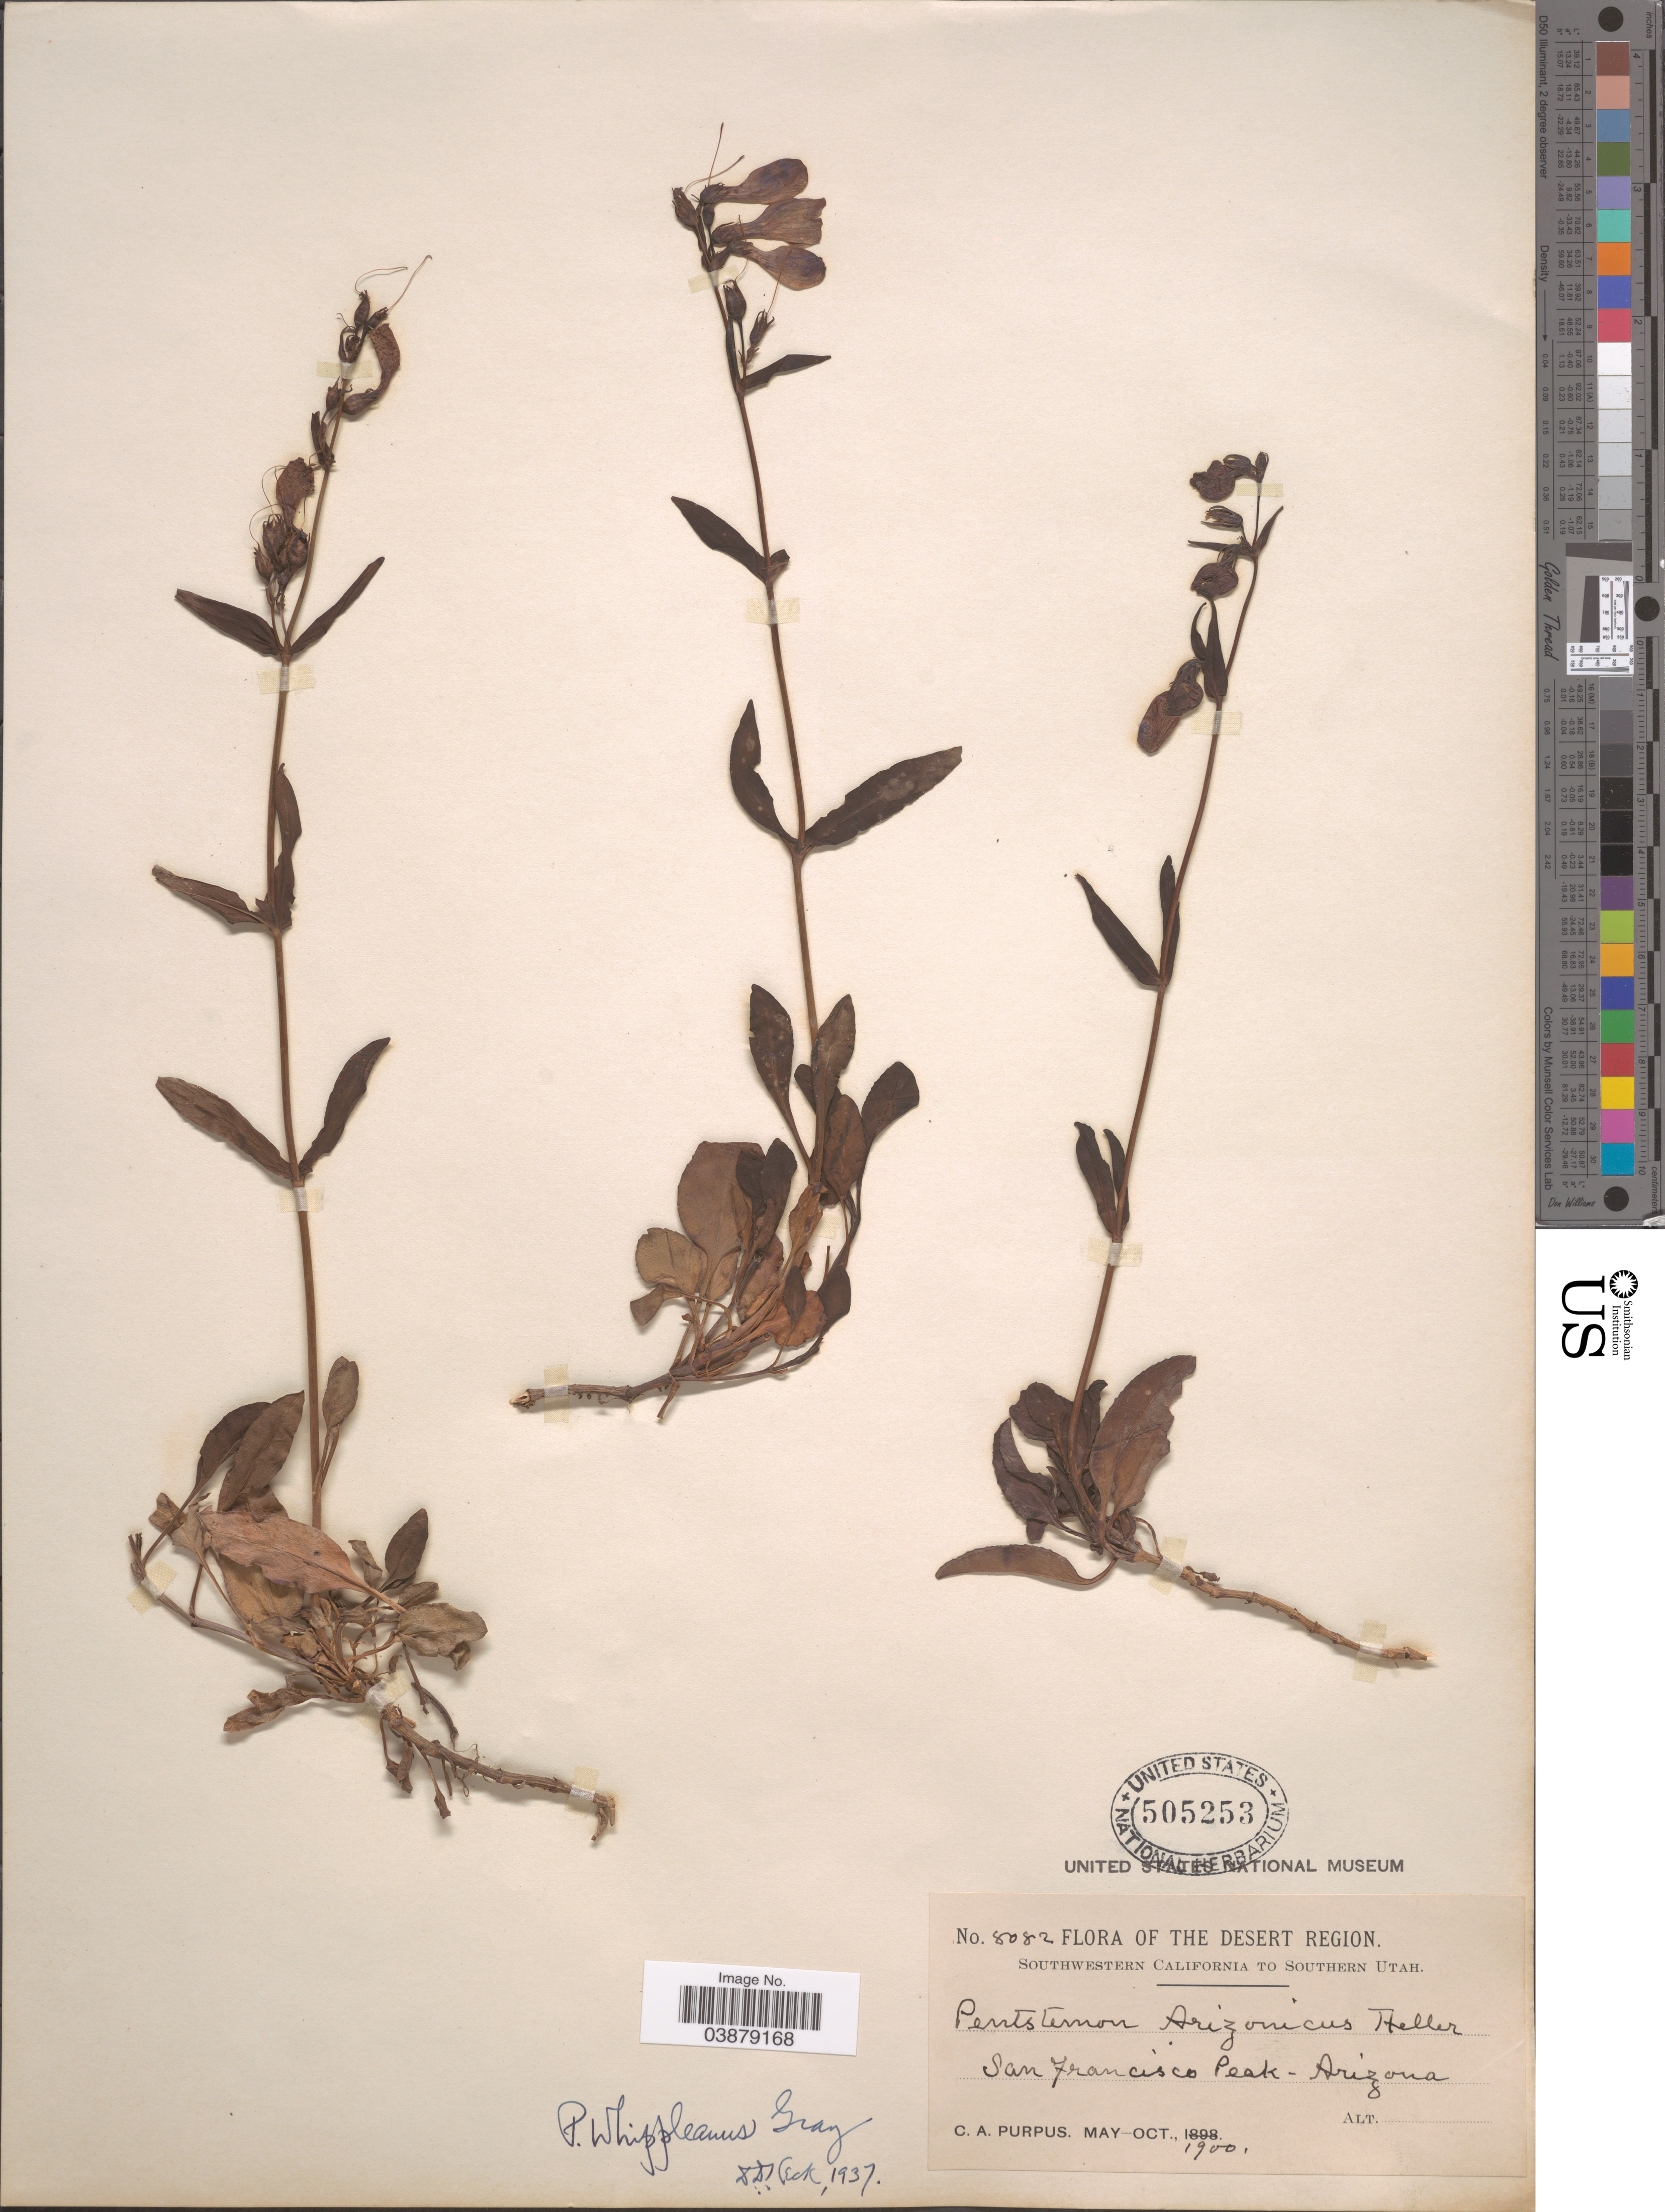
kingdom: Plantae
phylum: Tracheophyta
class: Magnoliopsida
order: Lamiales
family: Plantaginaceae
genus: Penstemon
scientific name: Penstemon whippleanus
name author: A. Gray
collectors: C. A. Purpus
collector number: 8082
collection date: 1900-05/1900-10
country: United States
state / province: Arizona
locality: Desert Region. San Francisco Peak.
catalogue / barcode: US 505253